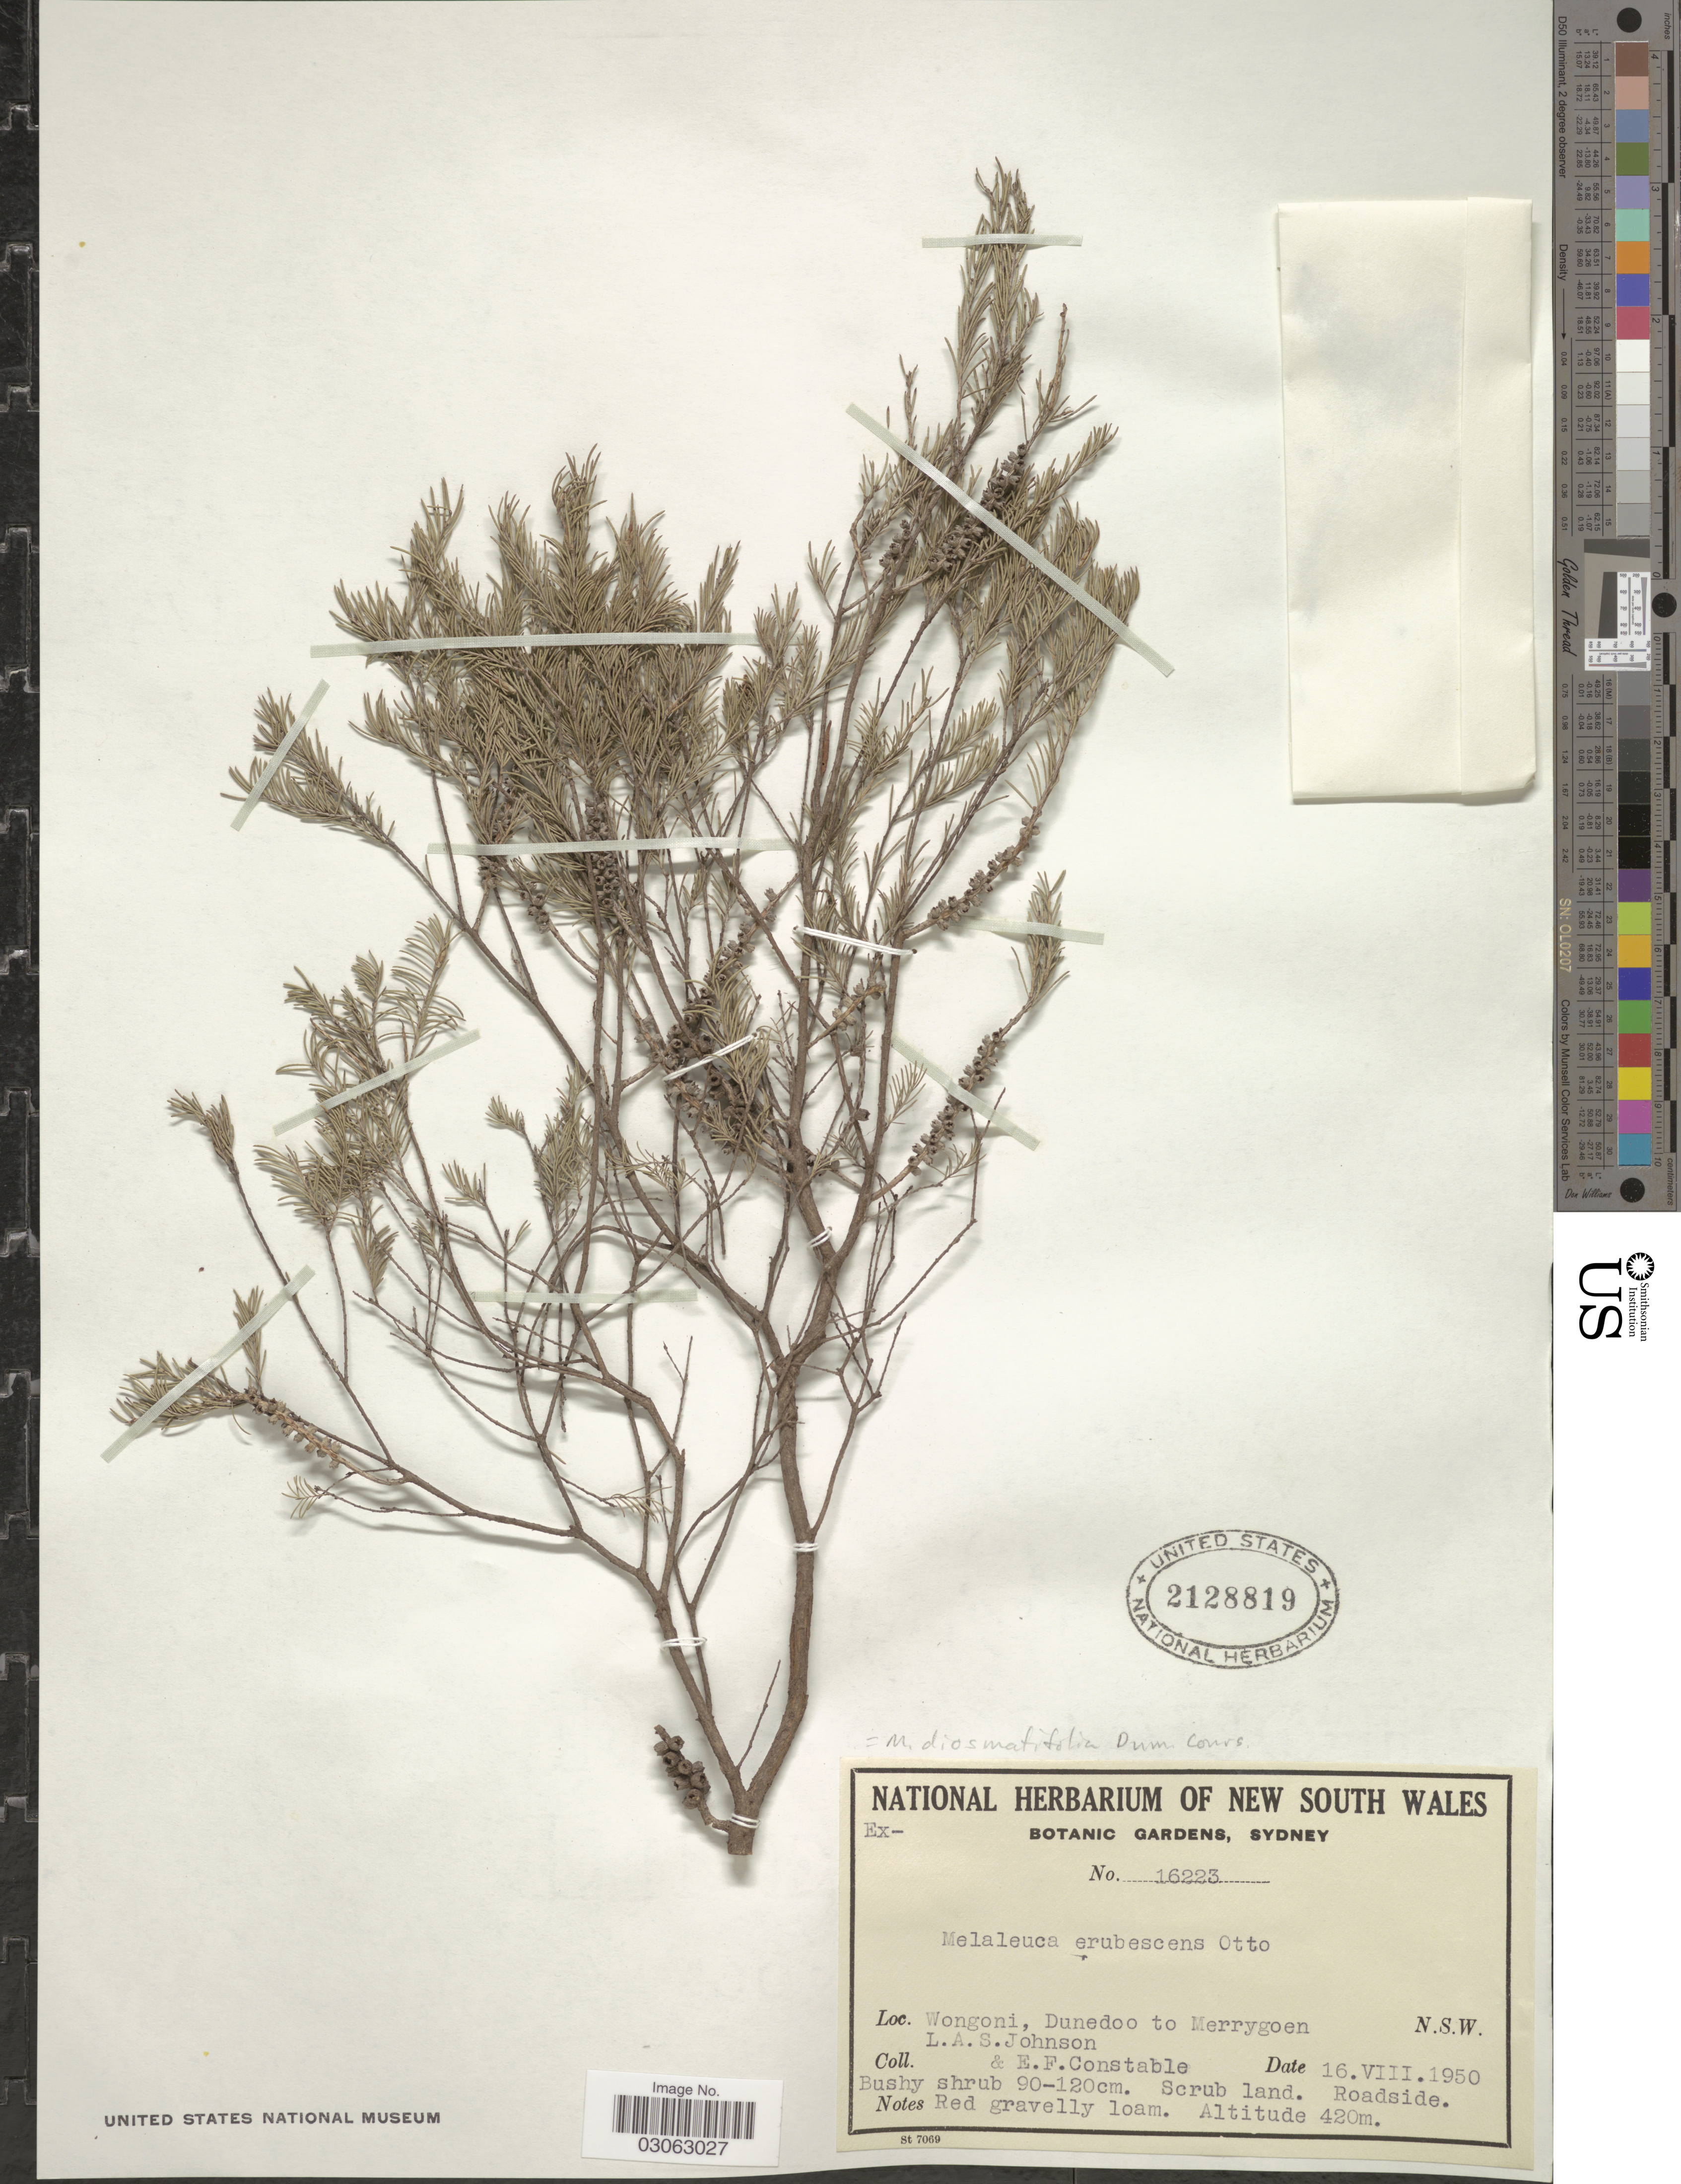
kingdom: Plantae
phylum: Tracheophyta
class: Magnoliopsida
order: Myrtales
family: Myrtaceae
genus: Melaleuca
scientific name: Melaleuca diosmatifolia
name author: Dum. Cours.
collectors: L. Johnson & E. F. Constable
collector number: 16223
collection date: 1950-08-16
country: Australia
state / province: New South Wales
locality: Wongoni, Dunedoo to Merrygoen. N. S. W.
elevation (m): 420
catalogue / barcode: US 2128819